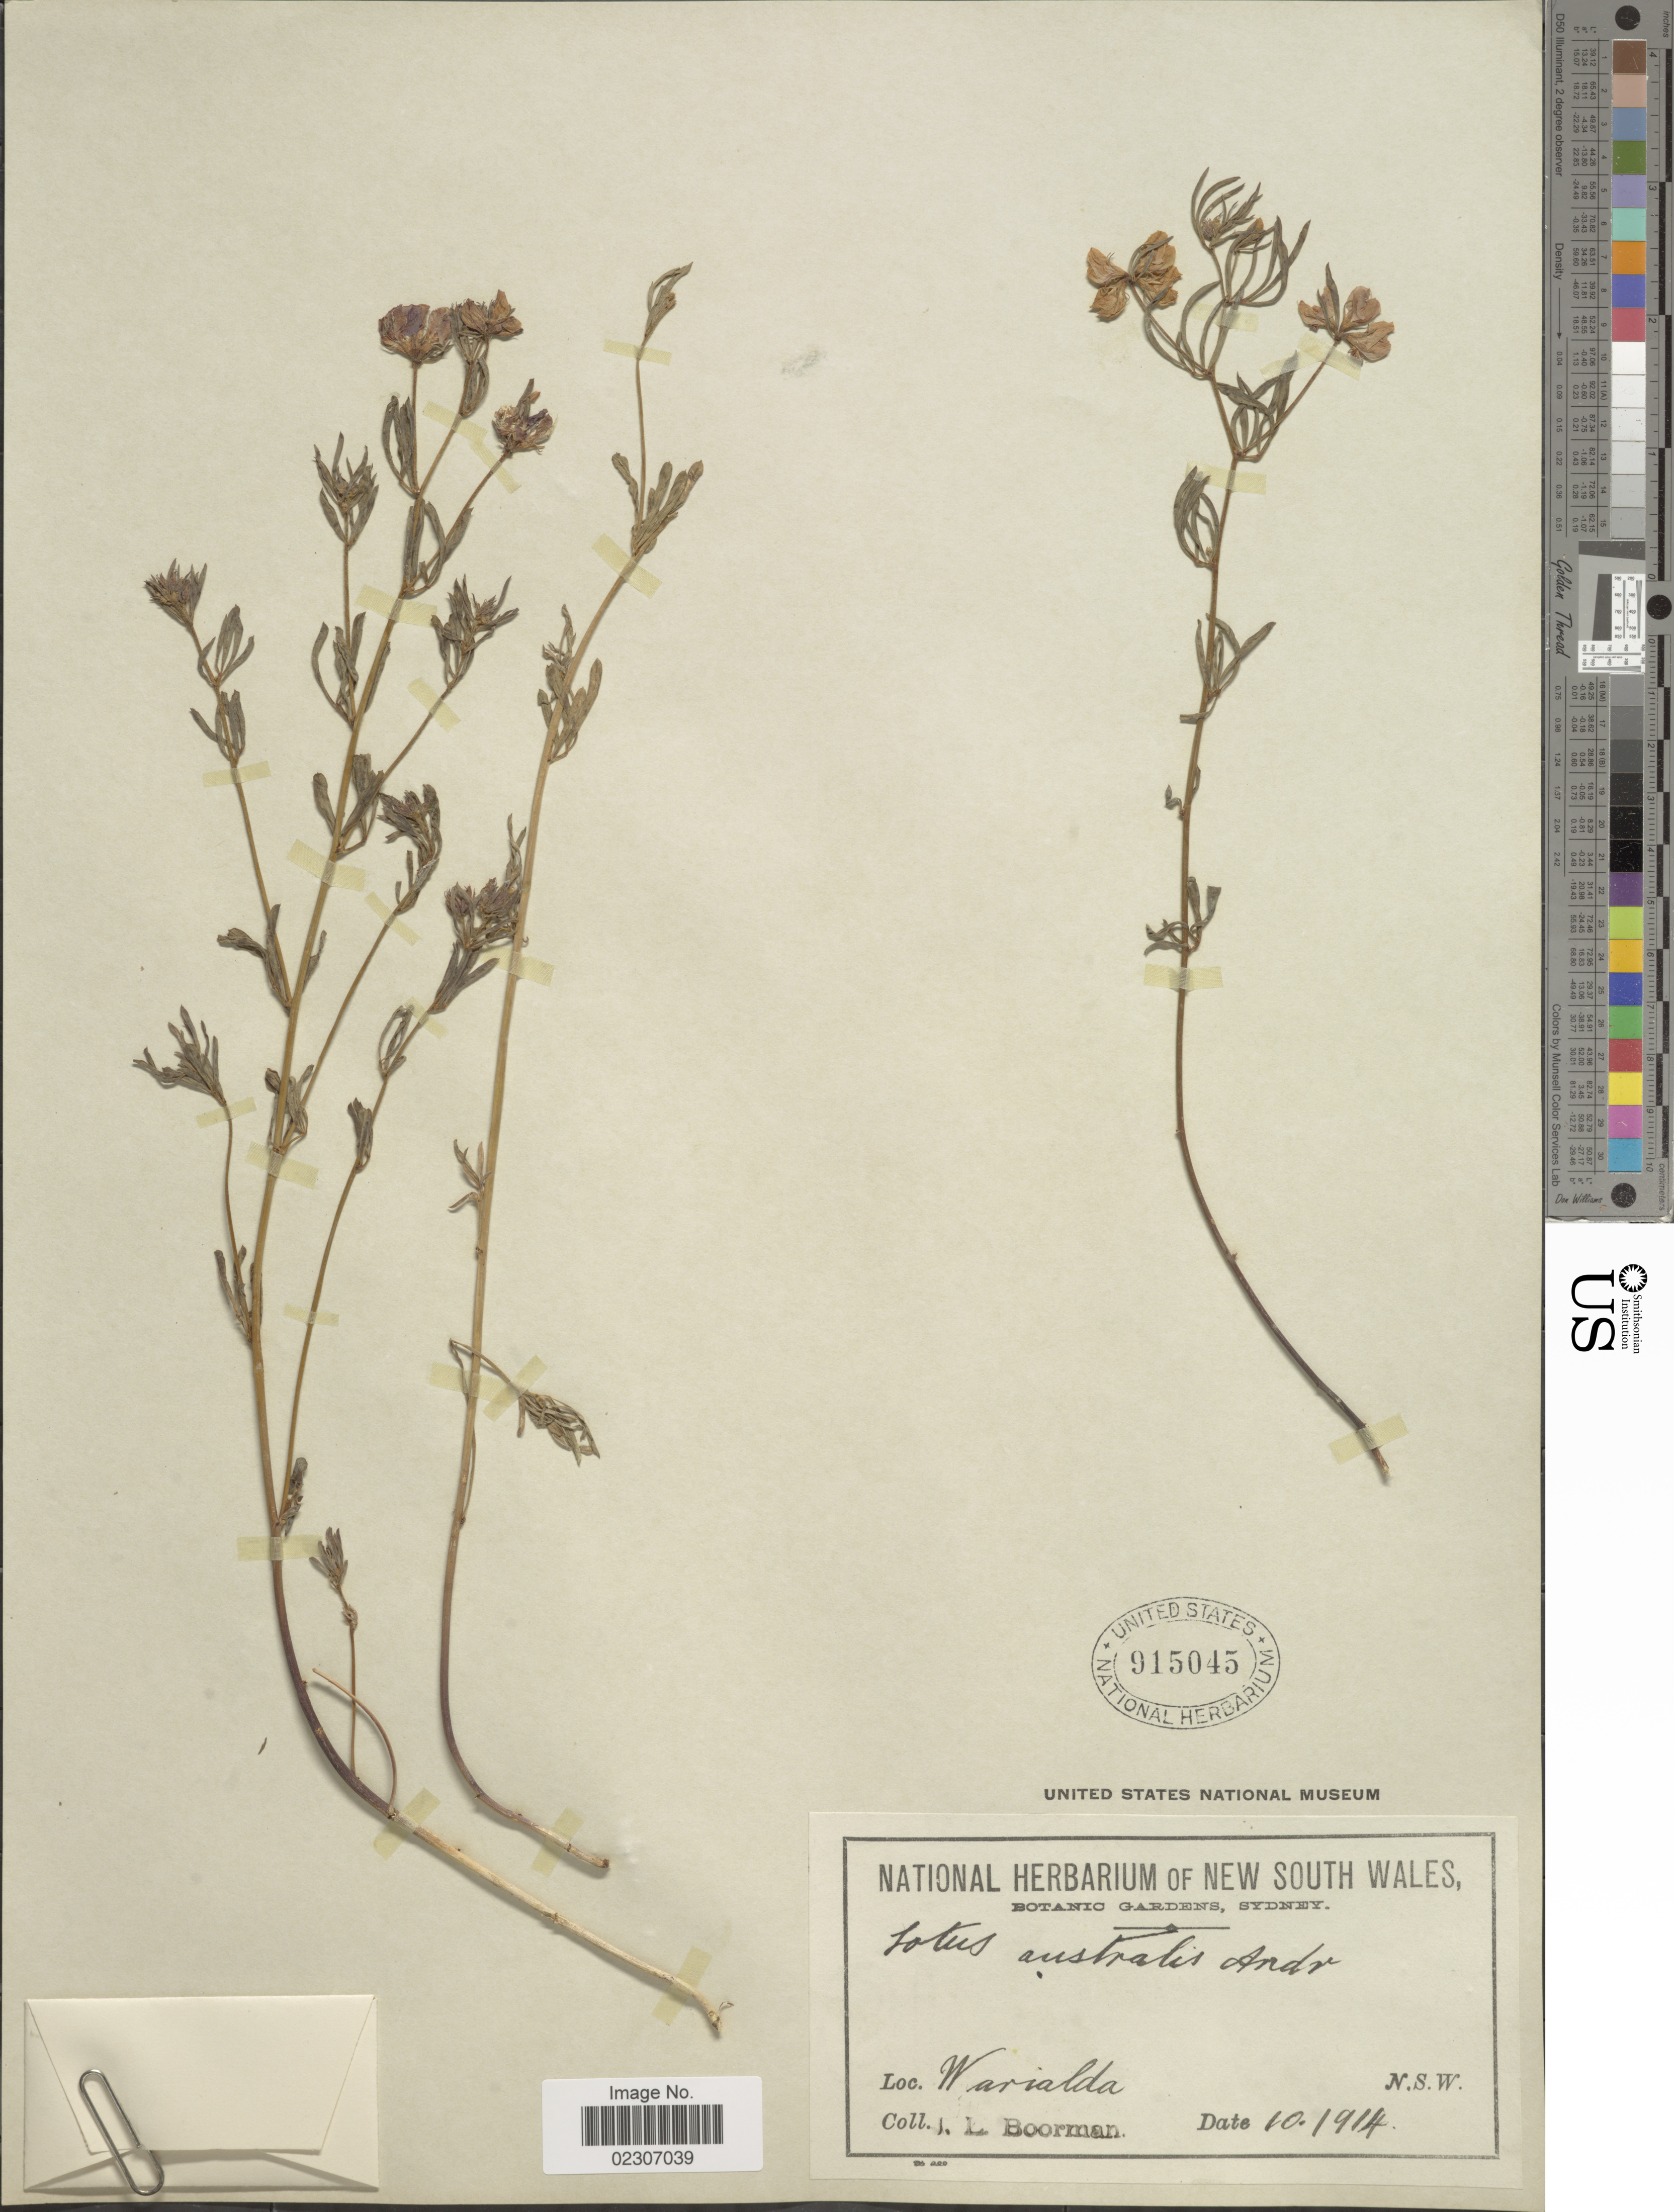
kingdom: Plantae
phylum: Tracheophyta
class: Magnoliopsida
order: Fabales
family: Fabaceae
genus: Lotus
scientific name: Lotus australis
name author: Andrews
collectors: J. Boorman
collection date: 1914-10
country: Australia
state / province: New South Wales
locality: Warialda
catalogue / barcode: US 915045